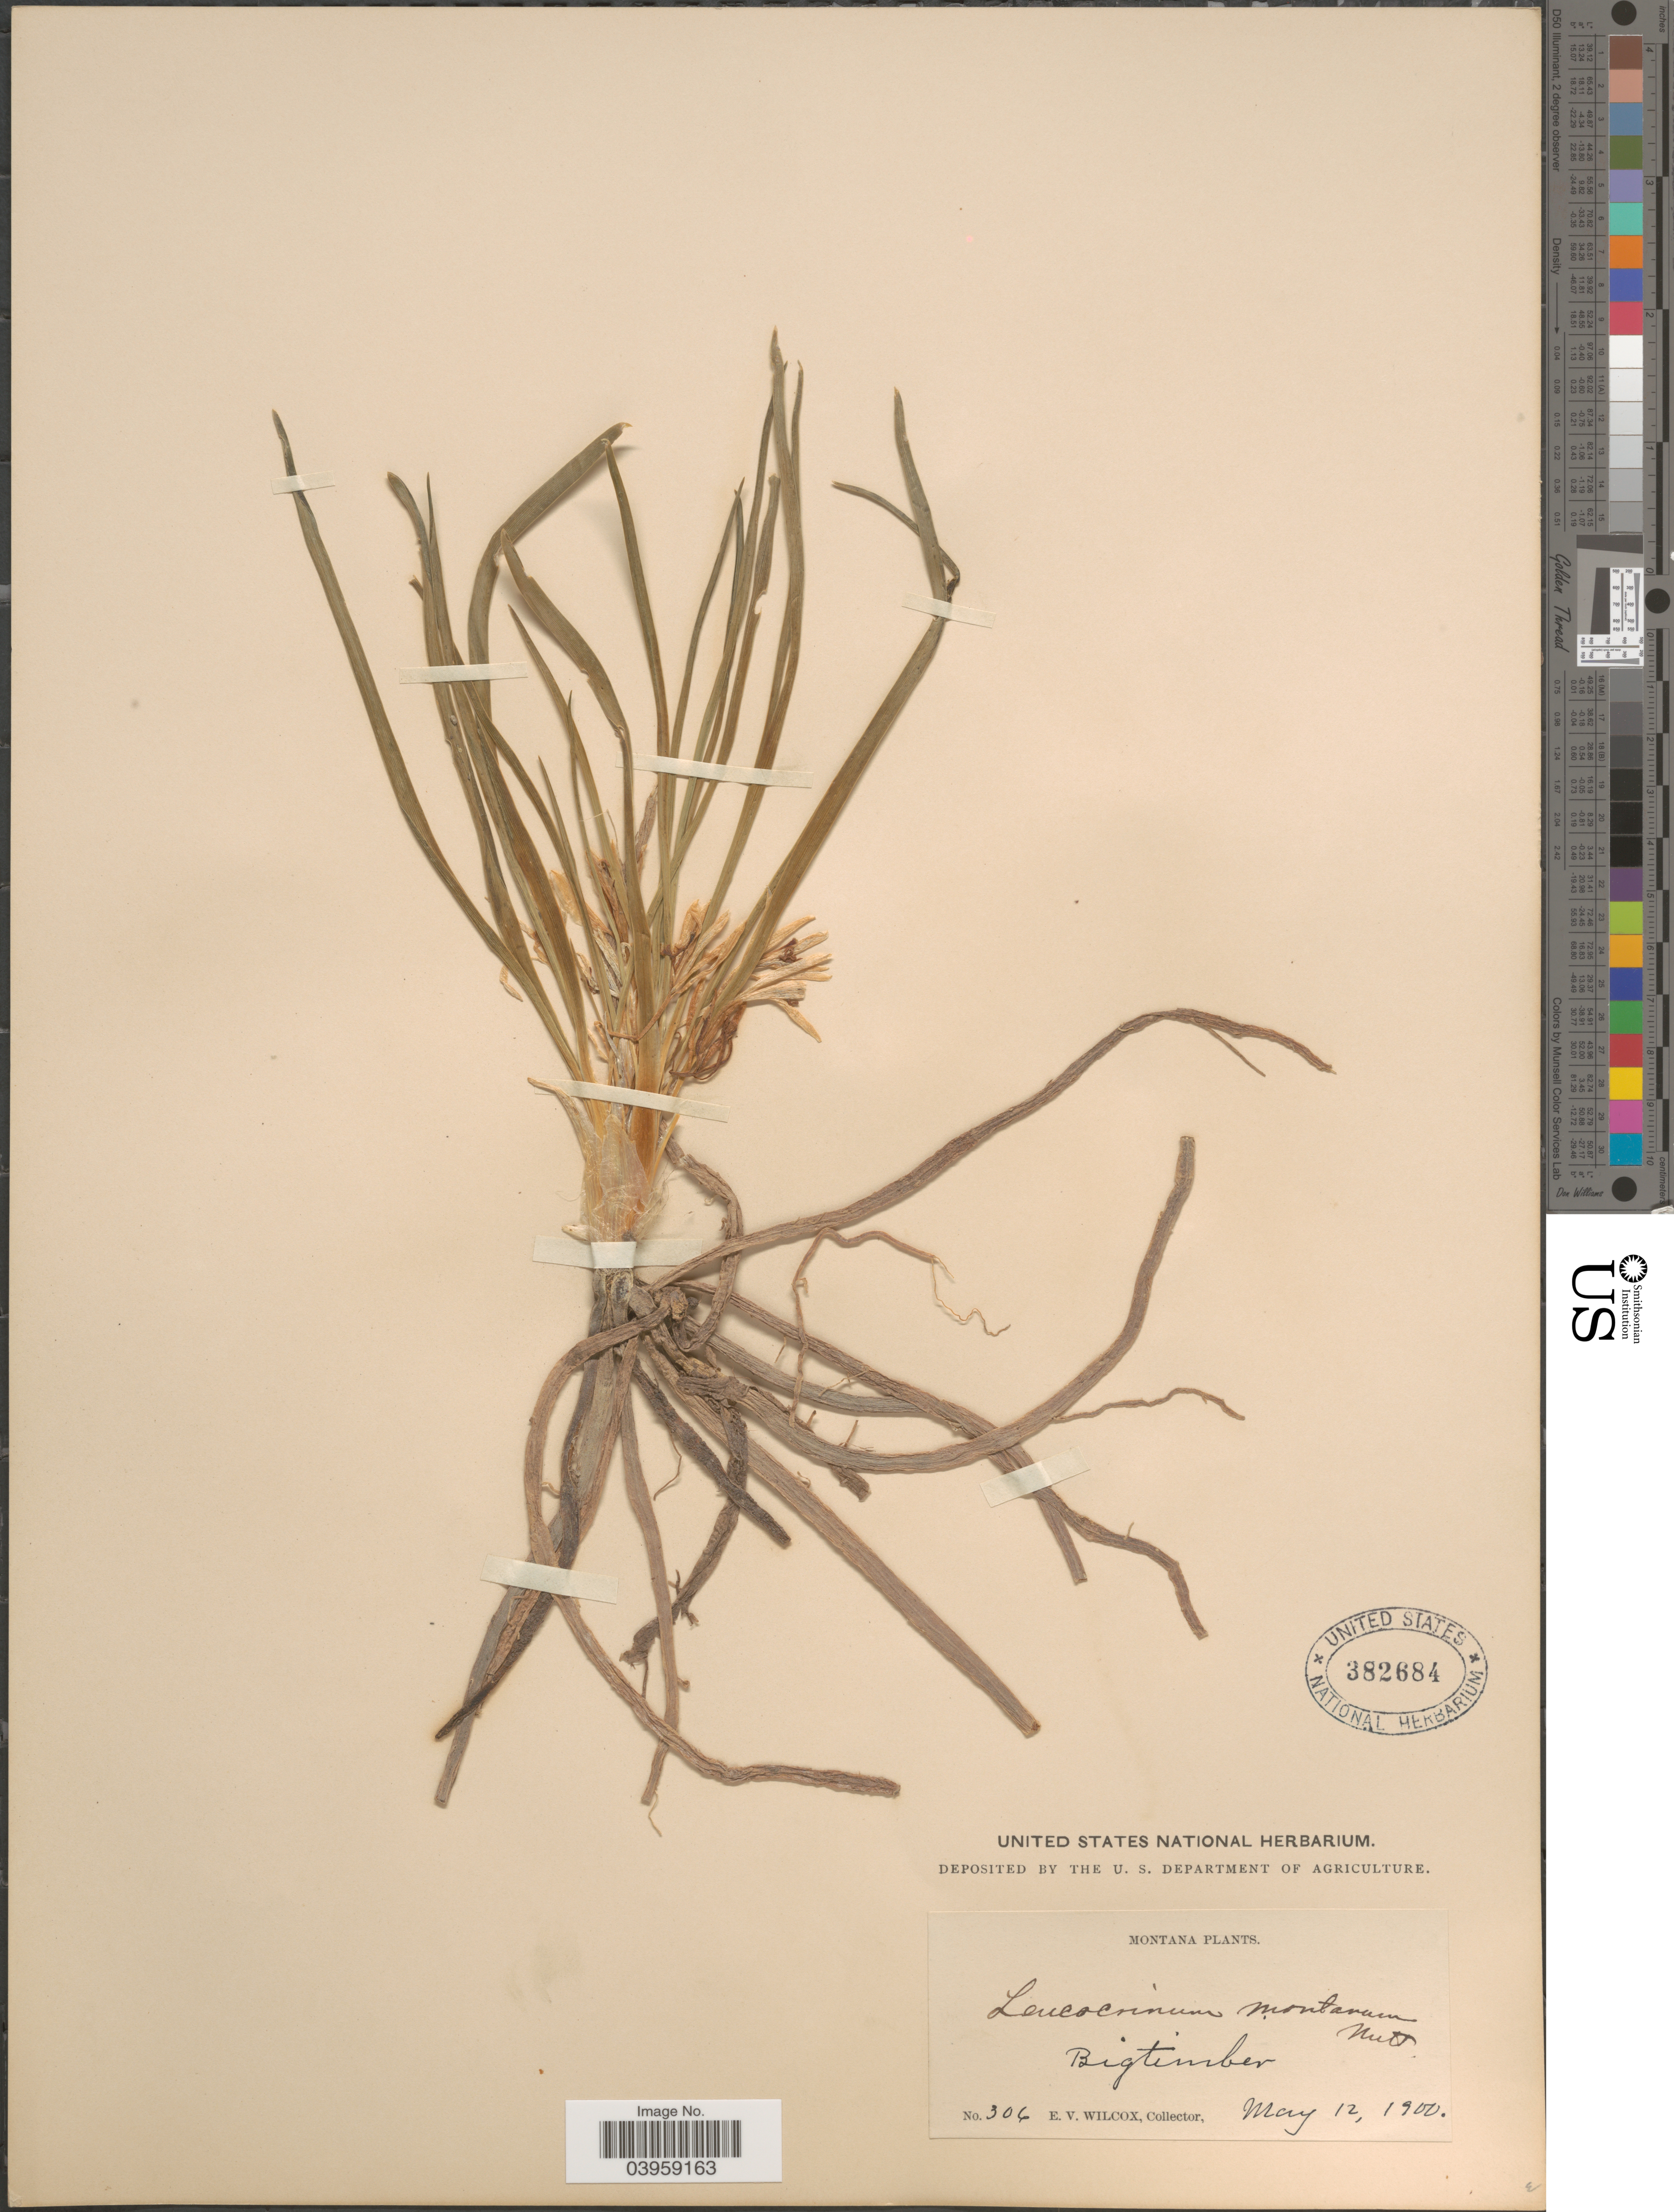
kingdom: Plantae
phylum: Tracheophyta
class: Liliopsida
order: Asparagales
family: Asparagaceae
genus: Leucocrinum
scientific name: Leucocrinum montanum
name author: Nutt.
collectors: E. V. Wilcox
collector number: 306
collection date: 1900-05-12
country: United States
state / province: Montana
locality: Bigtimber.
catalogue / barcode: US 382684